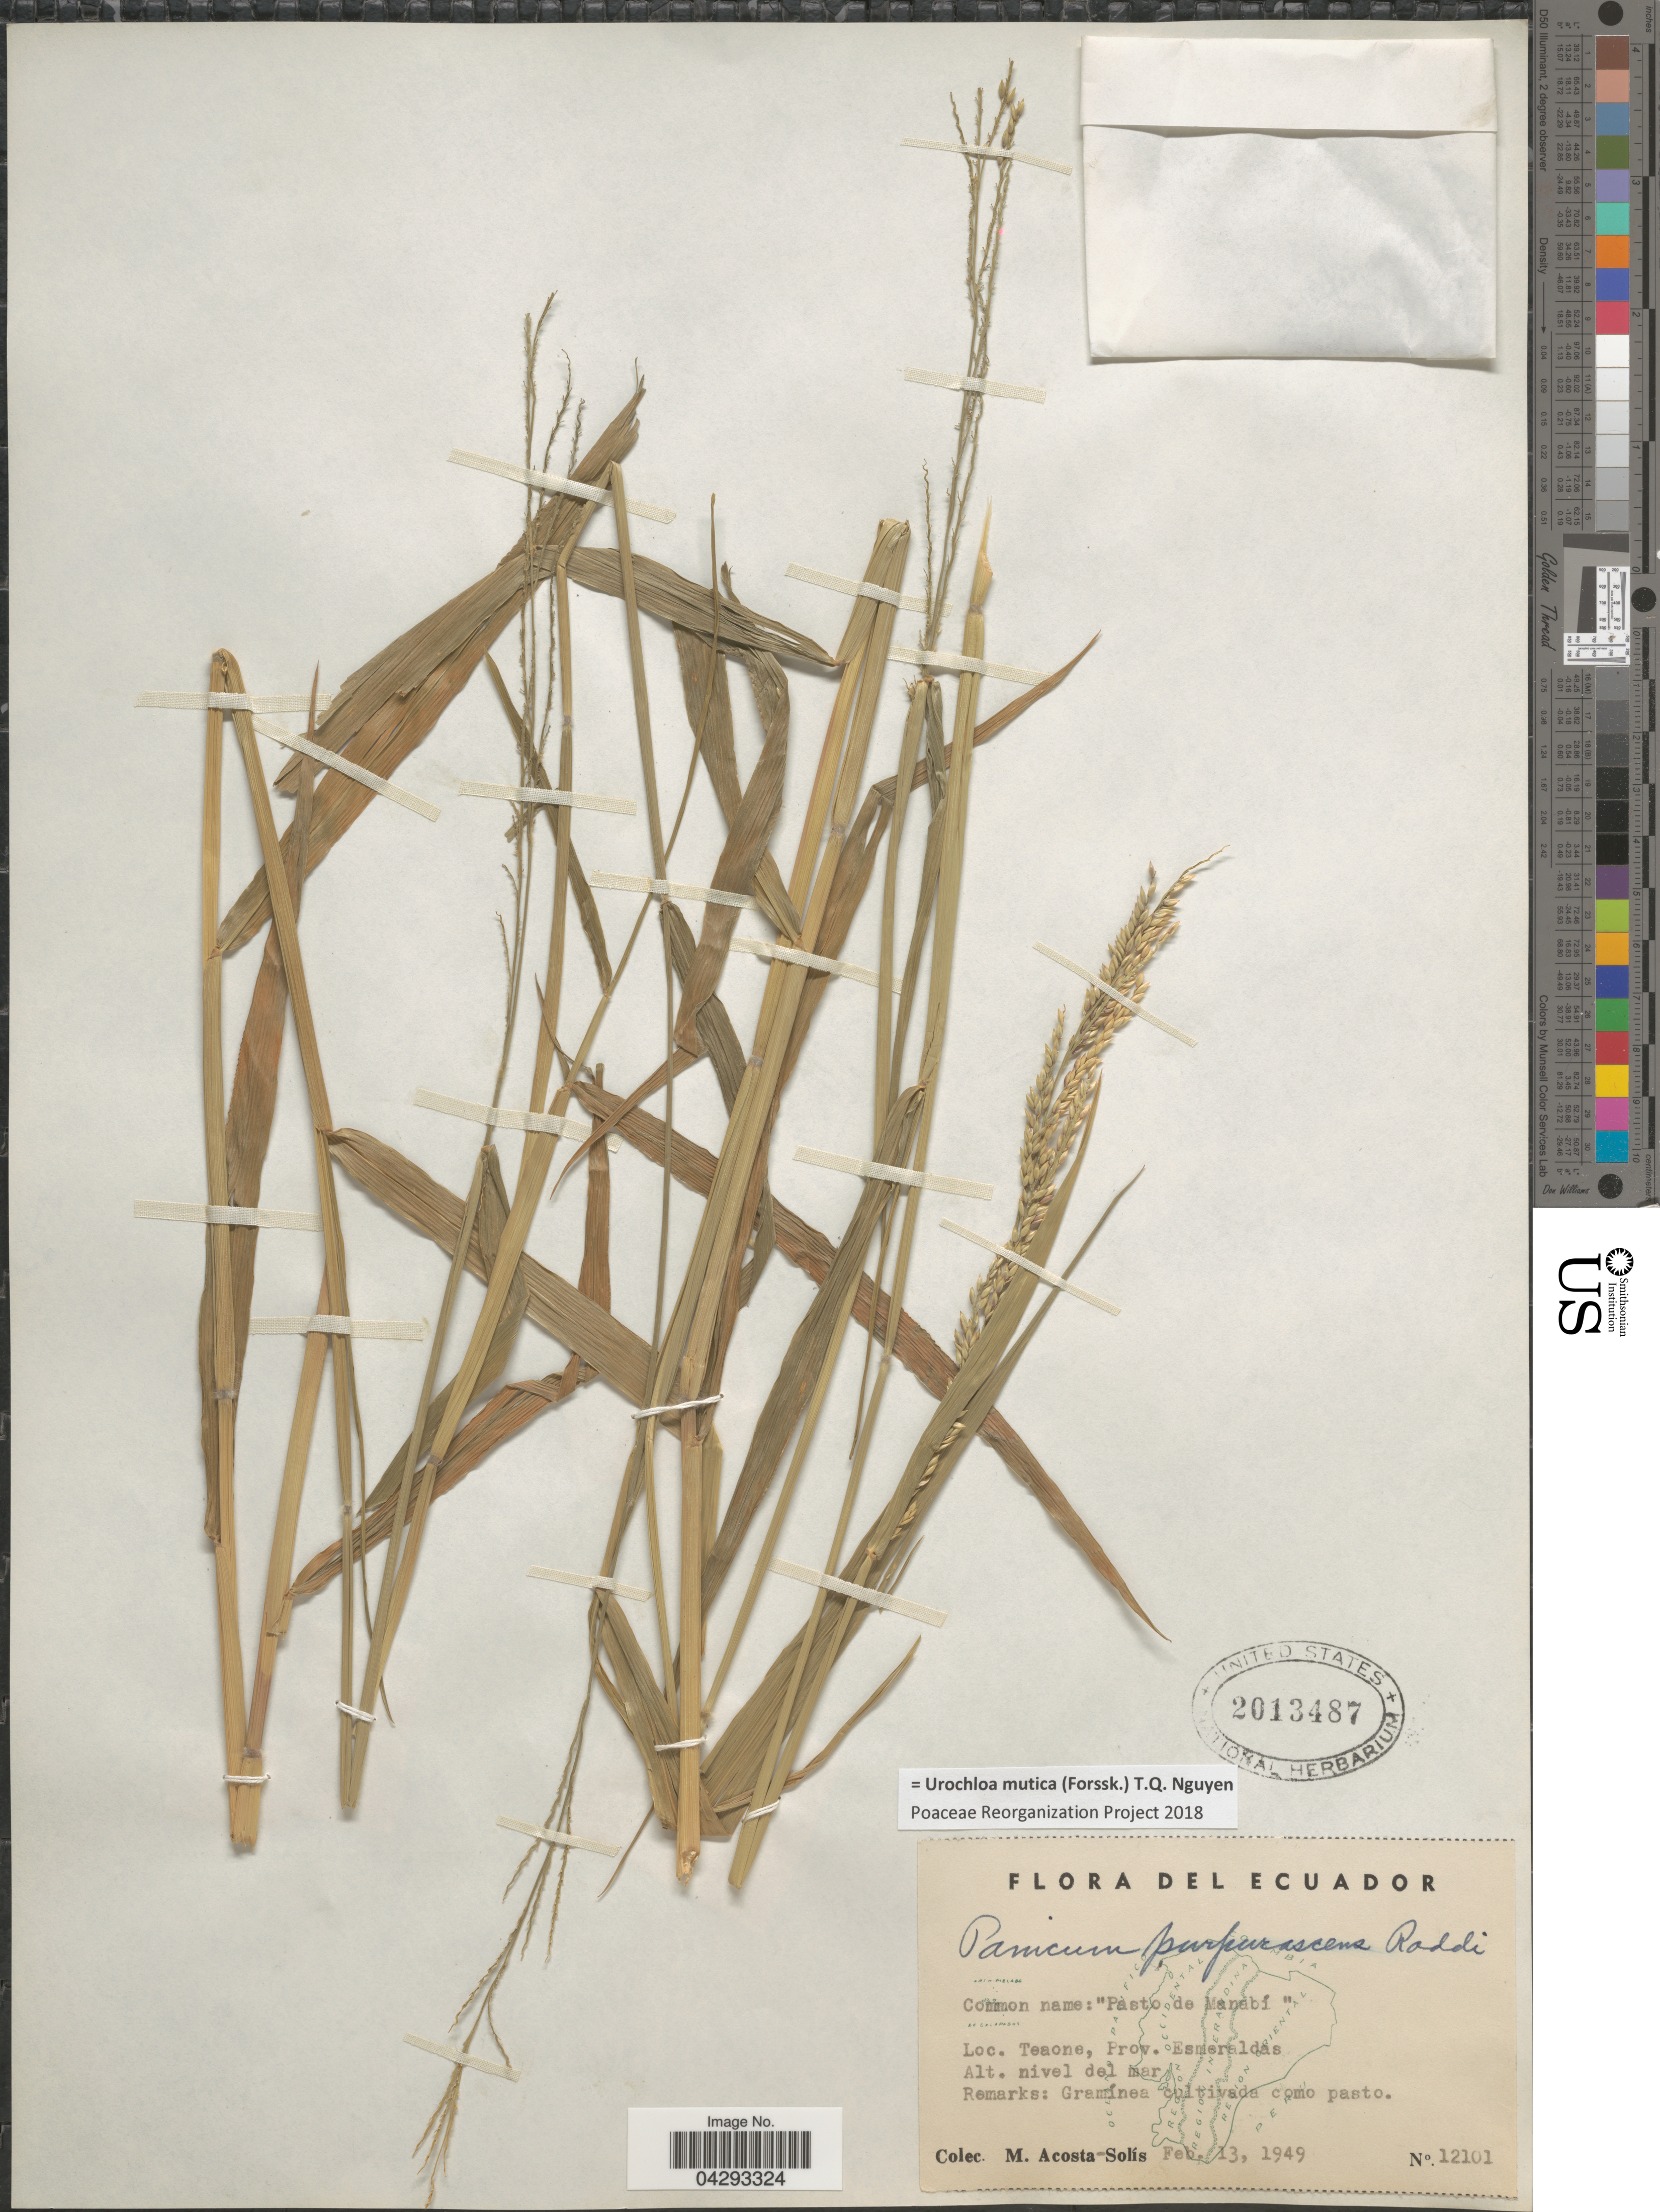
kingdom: Plantae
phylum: Tracheophyta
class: Liliopsida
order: Poales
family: Poaceae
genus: Urochloa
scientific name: Urochloa mutica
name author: (Forssk.) T.Q. Nguyen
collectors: M. Acosta Solis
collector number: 12101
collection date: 1949-02-13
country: Ecuador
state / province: Esmeraldas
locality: Teaone.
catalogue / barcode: US 2013487